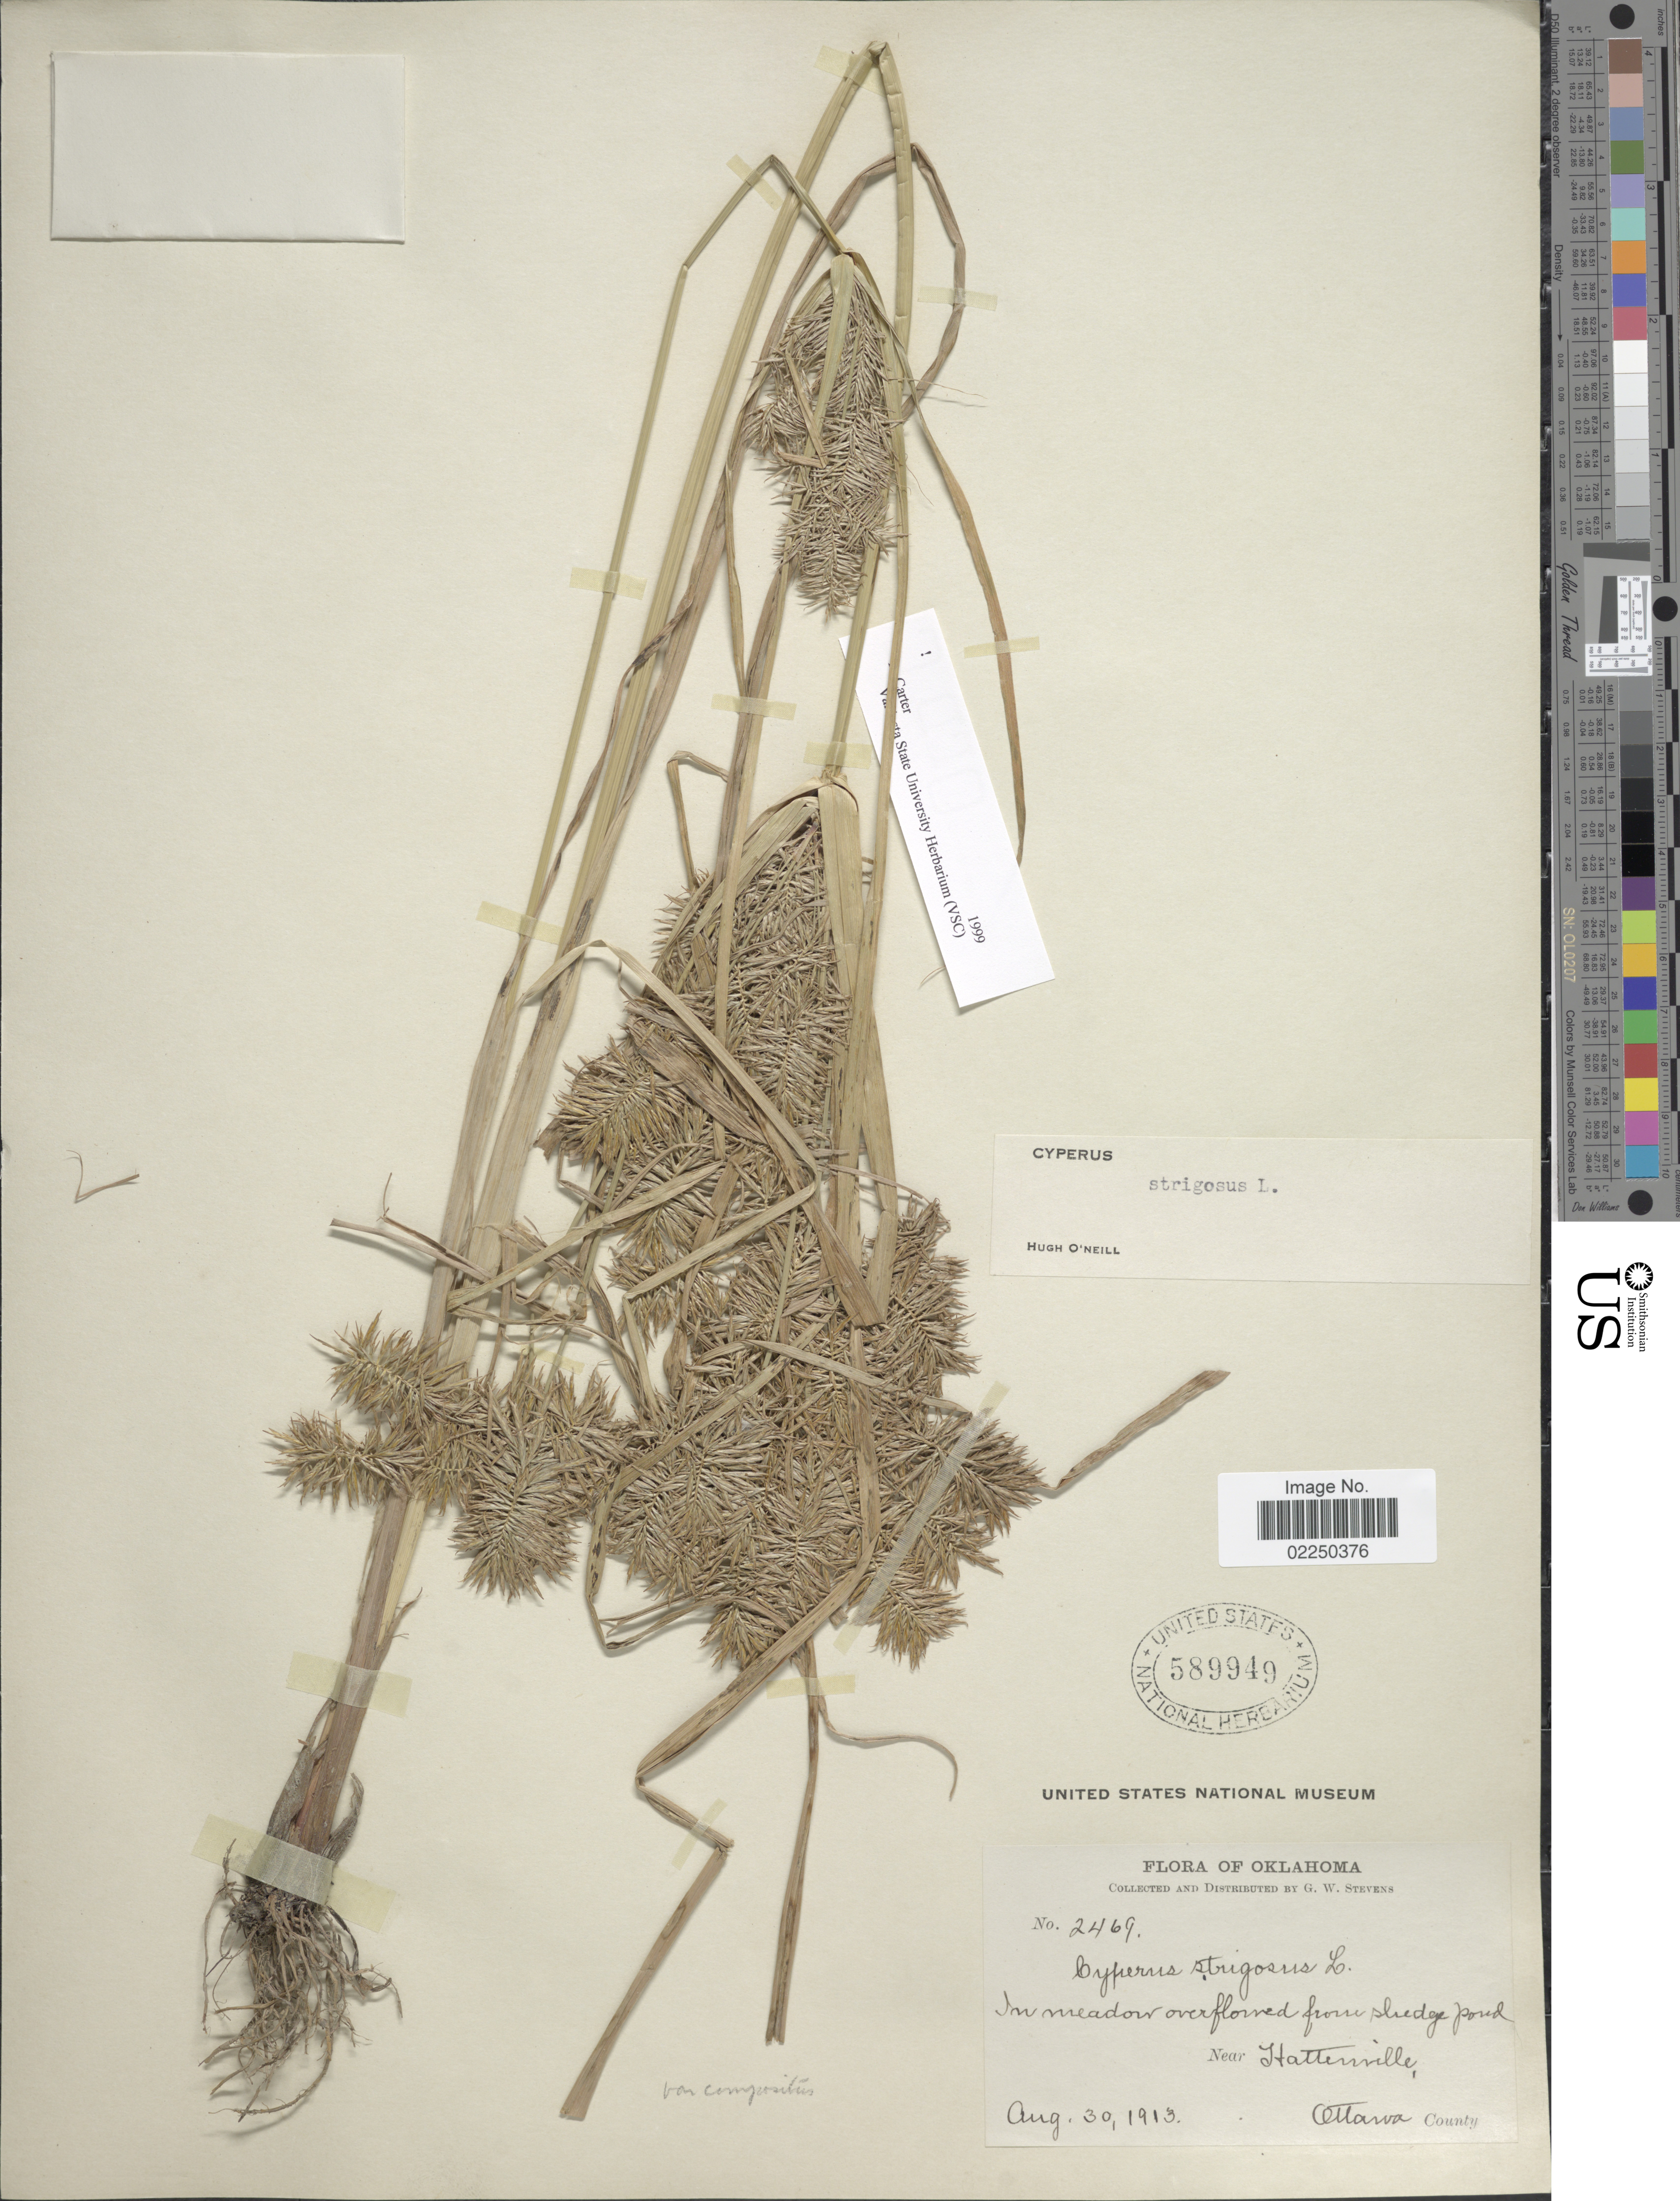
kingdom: Plantae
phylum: Tracheophyta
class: Liliopsida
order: Poales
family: Cyperaceae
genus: Cyperus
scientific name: Cyperus strigosus L.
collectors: G. W. Stevens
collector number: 2469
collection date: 1913-08-30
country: United States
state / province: Oklahoma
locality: In meadow overflowed from sedge pond, near Hattenville, Ottawa County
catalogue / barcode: US 589949